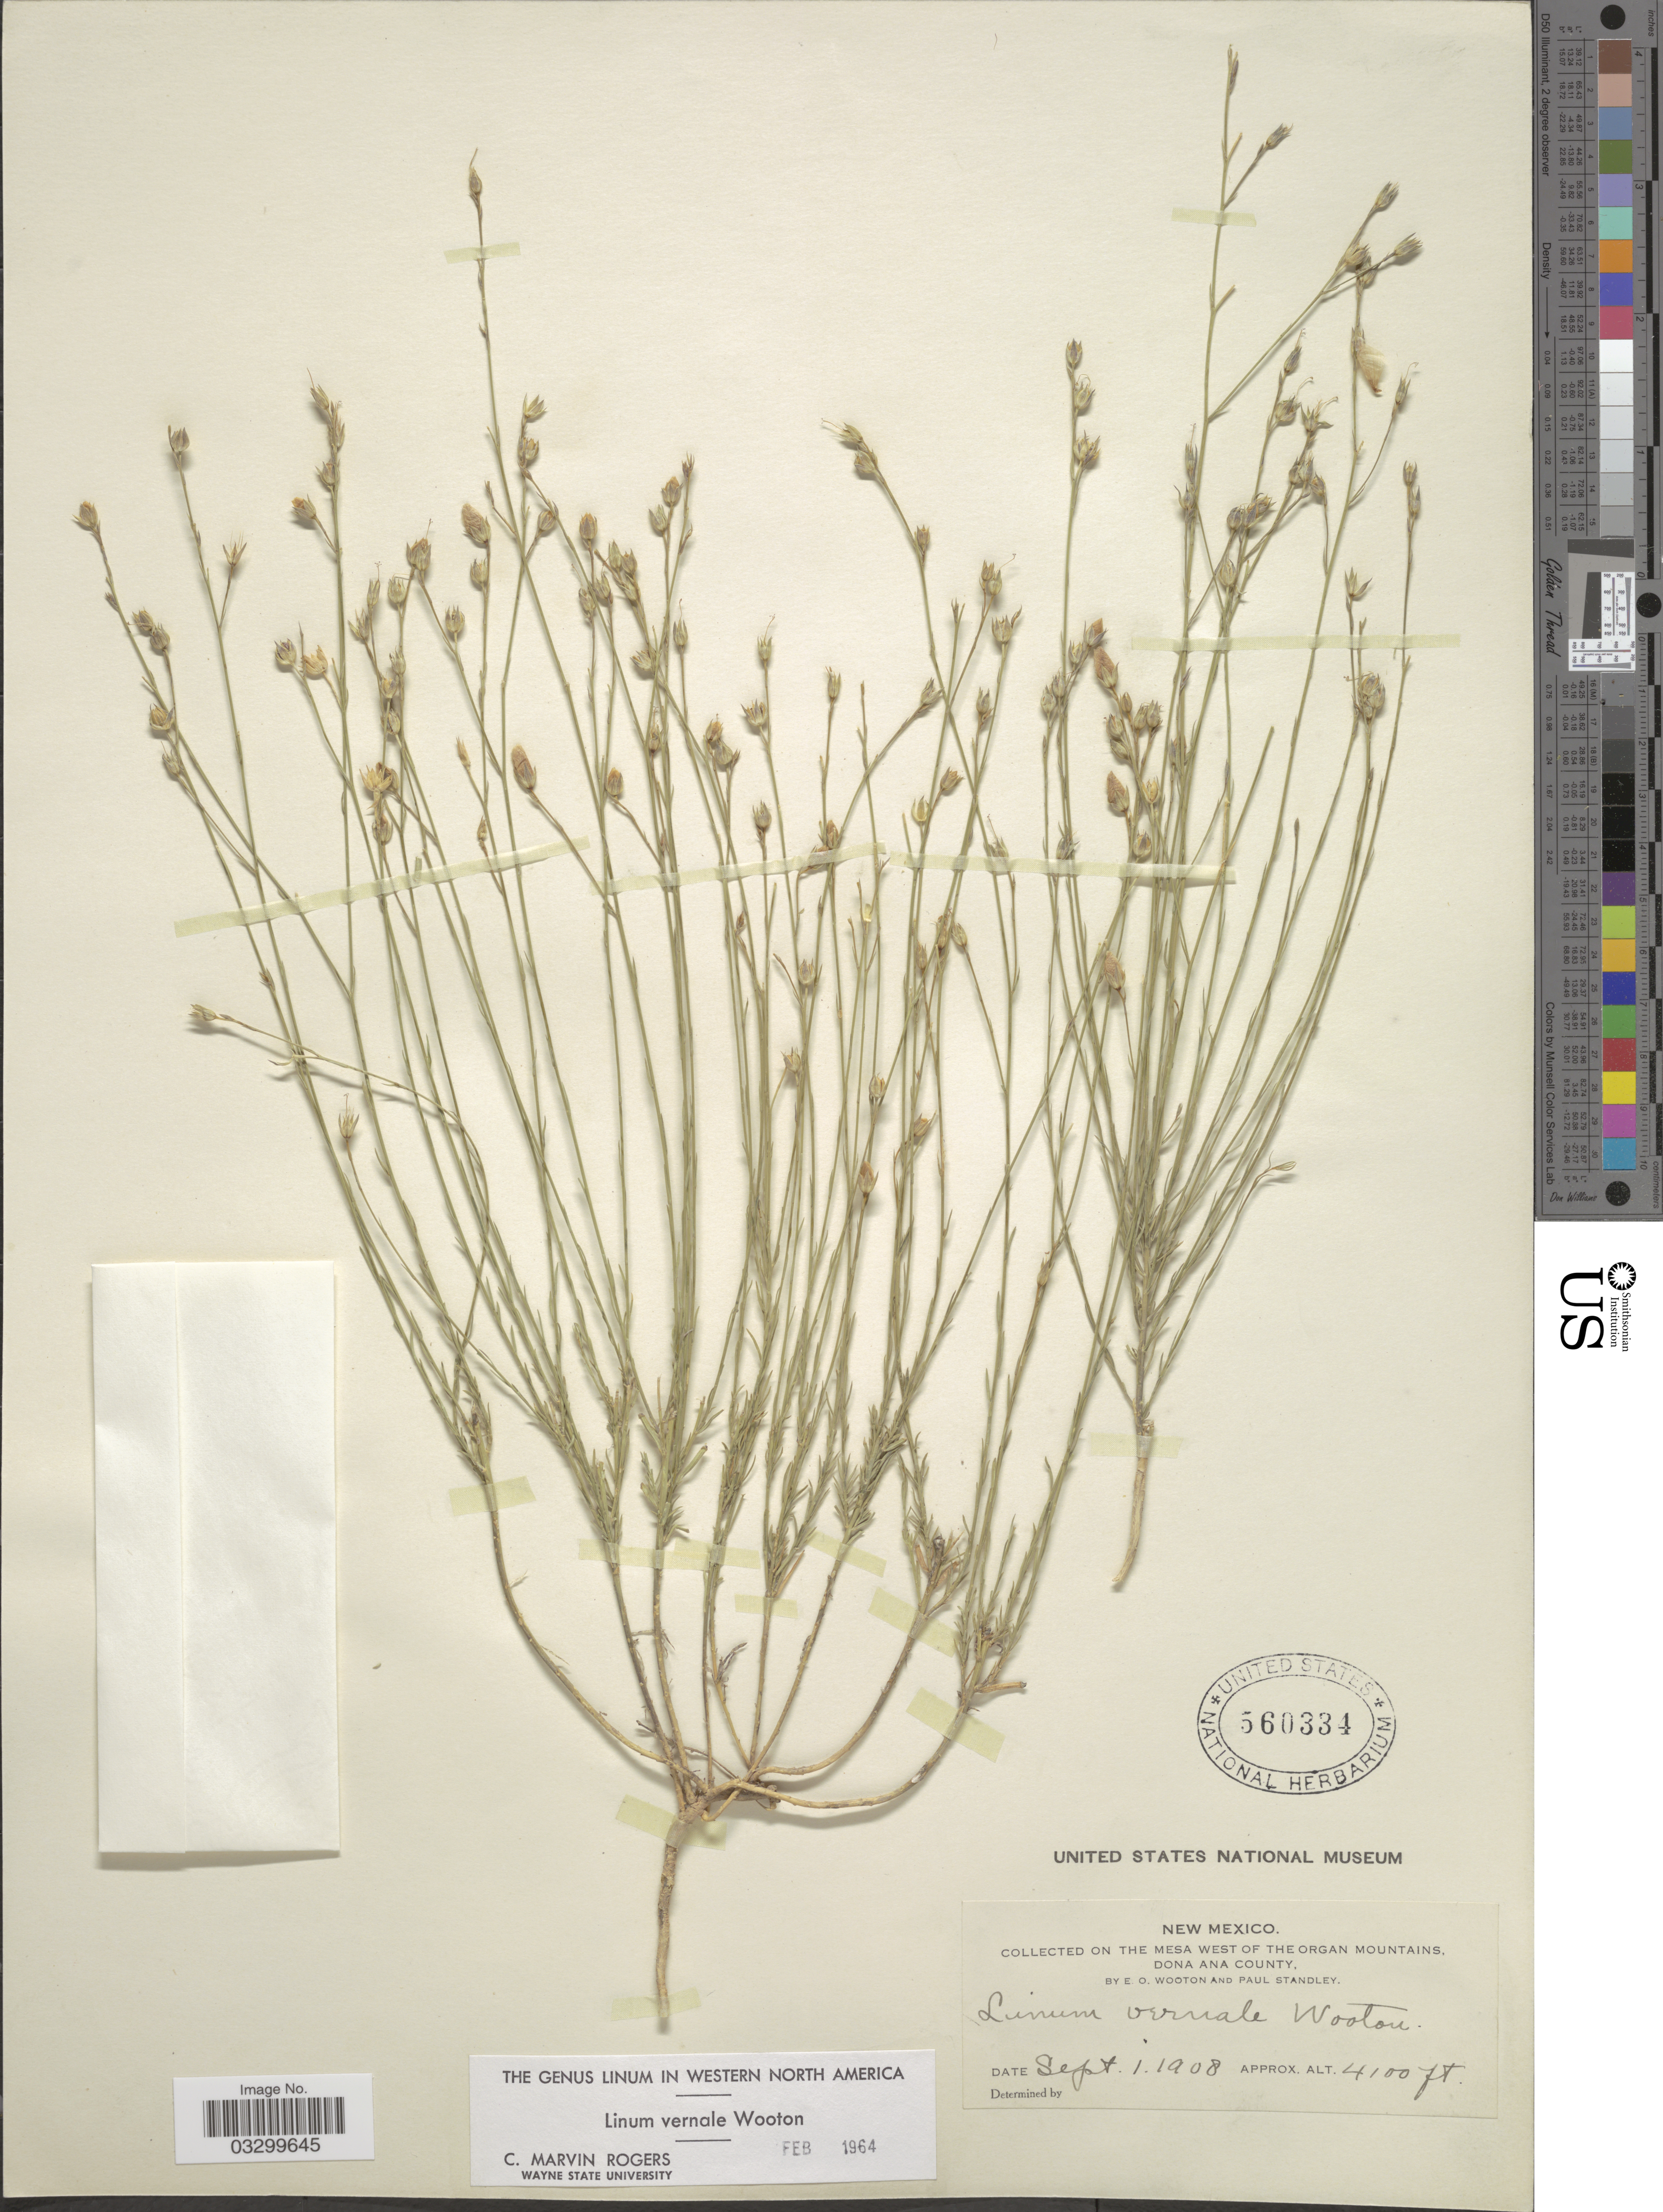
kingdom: Plantae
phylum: Tracheophyta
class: Magnoliopsida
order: Malpighiales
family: Linaceae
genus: Linum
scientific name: Linum vernale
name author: Wooton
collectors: E. O. Wooton & P. C. Standley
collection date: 1908-09-01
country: United States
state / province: New Mexico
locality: On the Mesa west of the Organ Mountains, Dona Ana County.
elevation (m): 1250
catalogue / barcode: US 560334